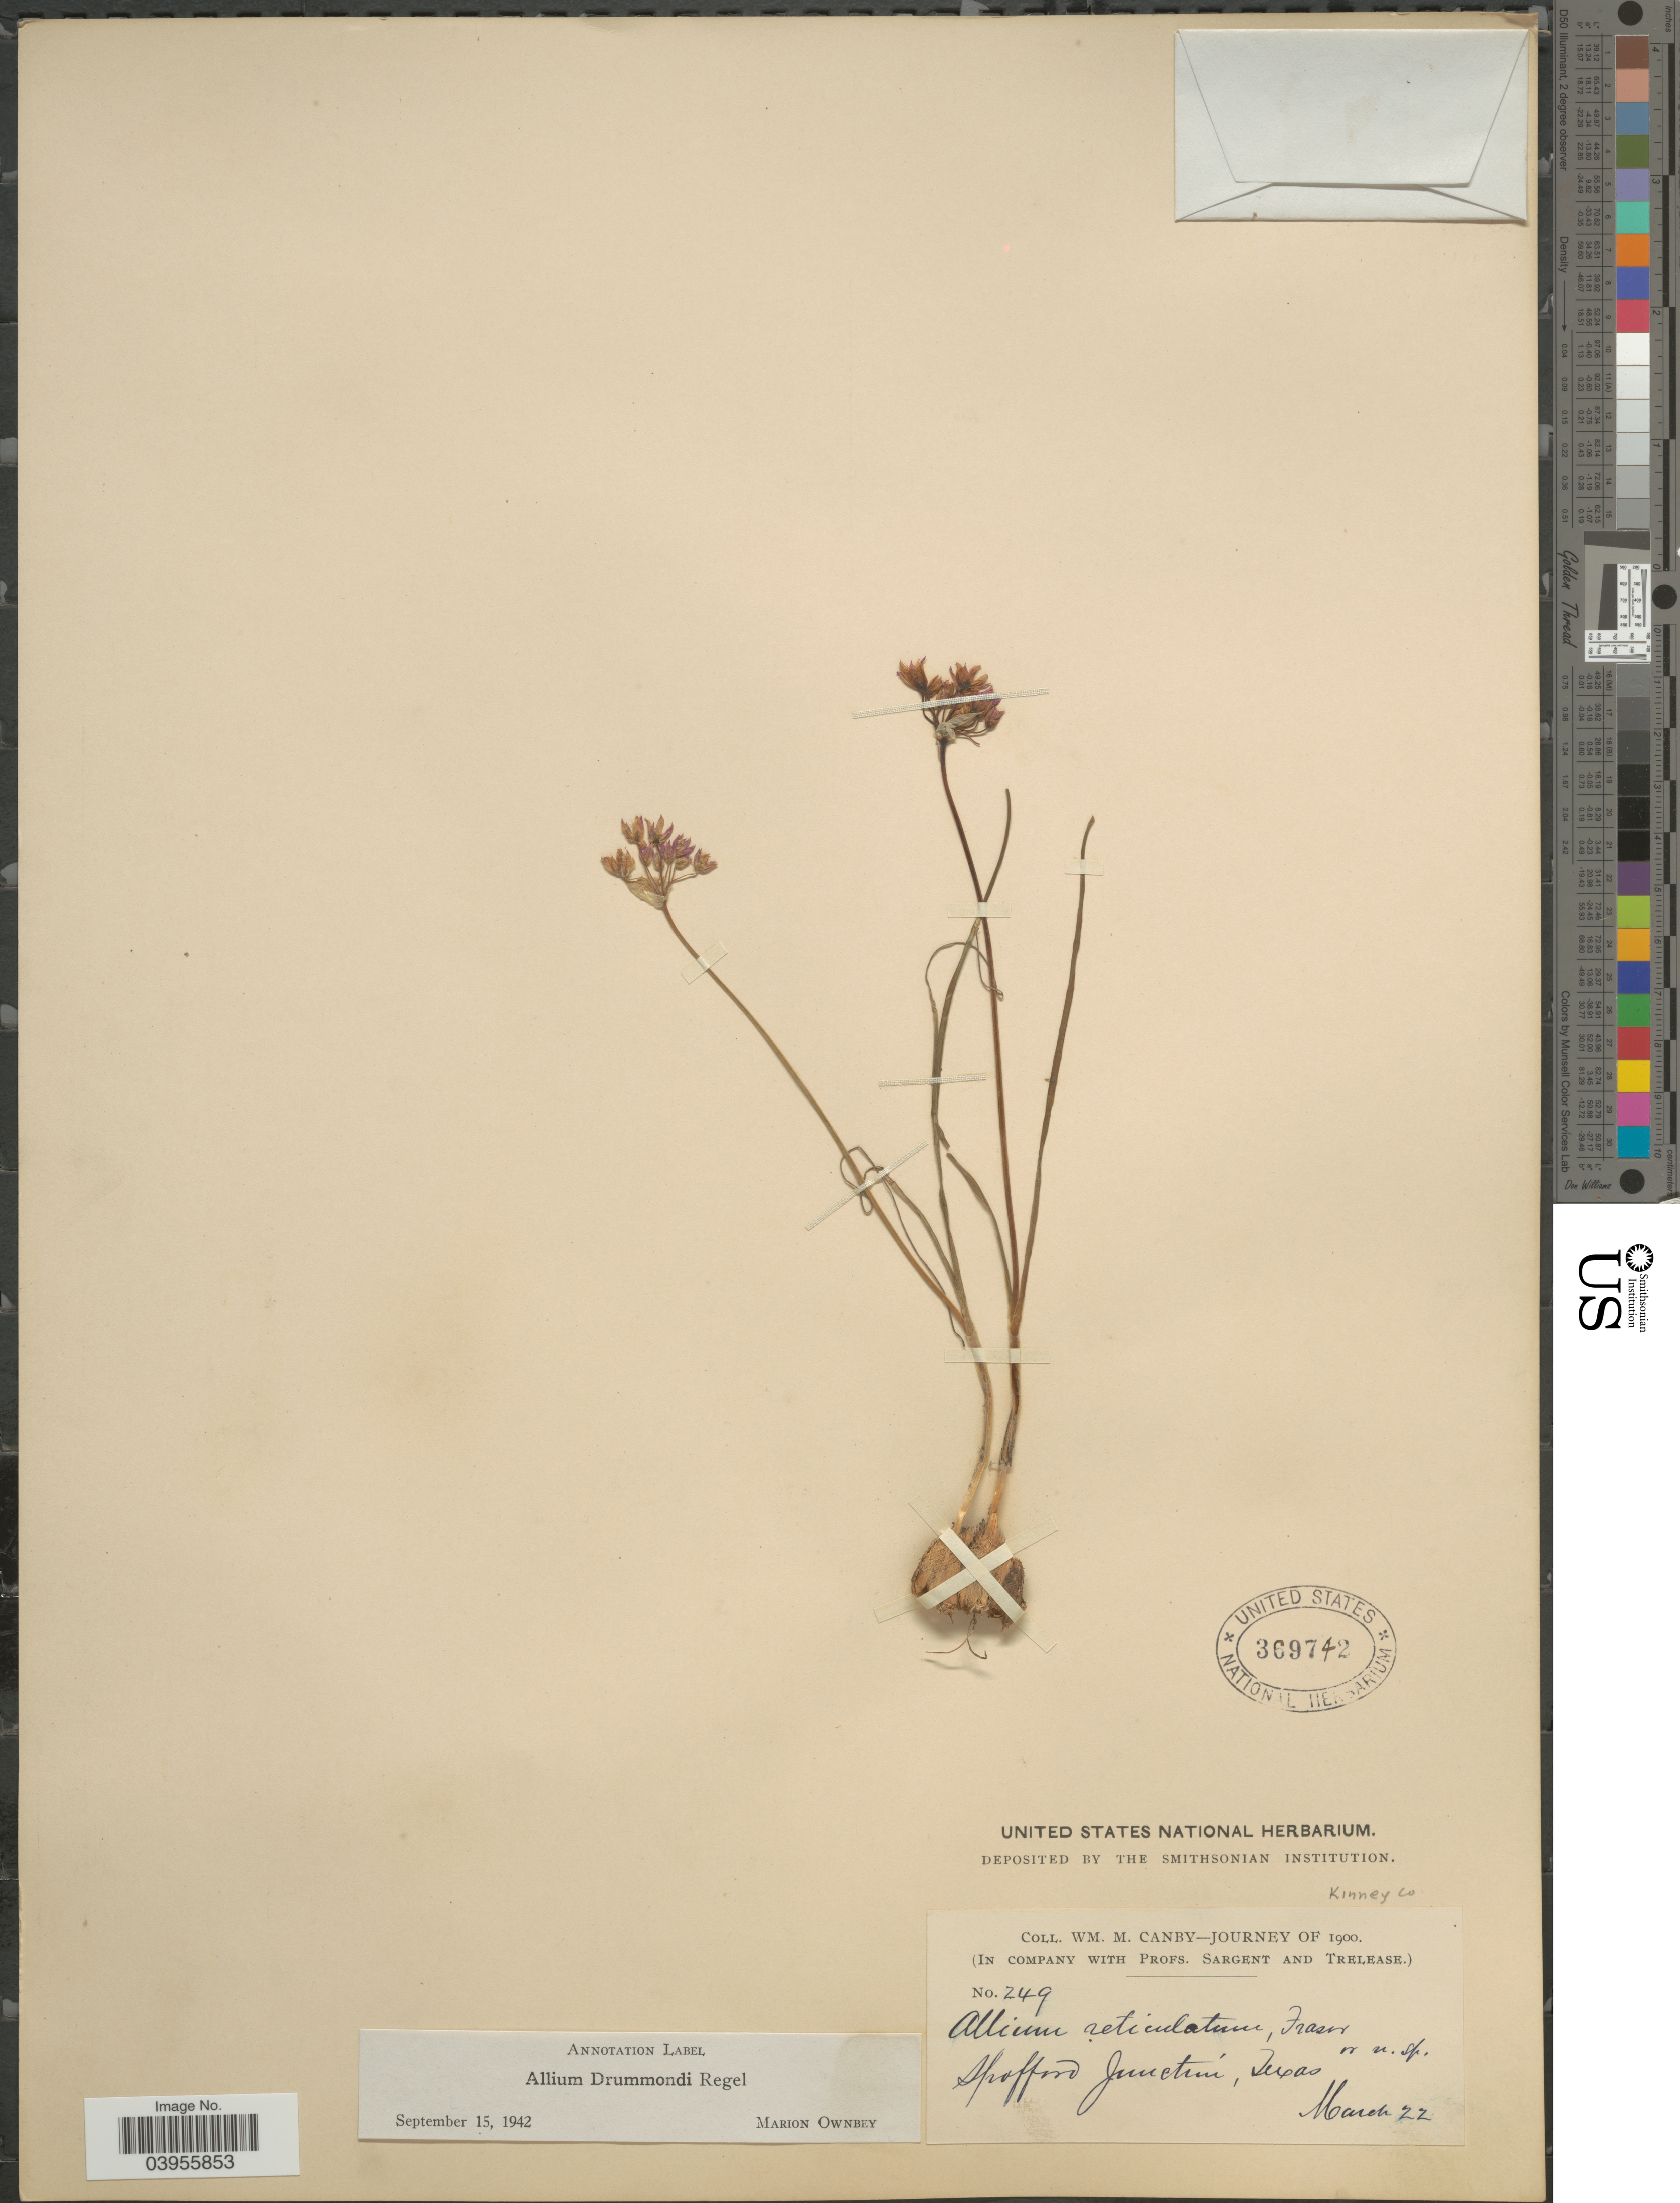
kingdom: Plantae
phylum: Tracheophyta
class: Liliopsida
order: Asparagales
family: Amaryllidaceae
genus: Allium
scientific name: Allium drummondii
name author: Regel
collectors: W. Canby, Prof. Sargent & Prof. Trelease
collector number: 249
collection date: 1900-03-22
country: United States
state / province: Texas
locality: Spofford Junction. Kinney Co.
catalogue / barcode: US 369742